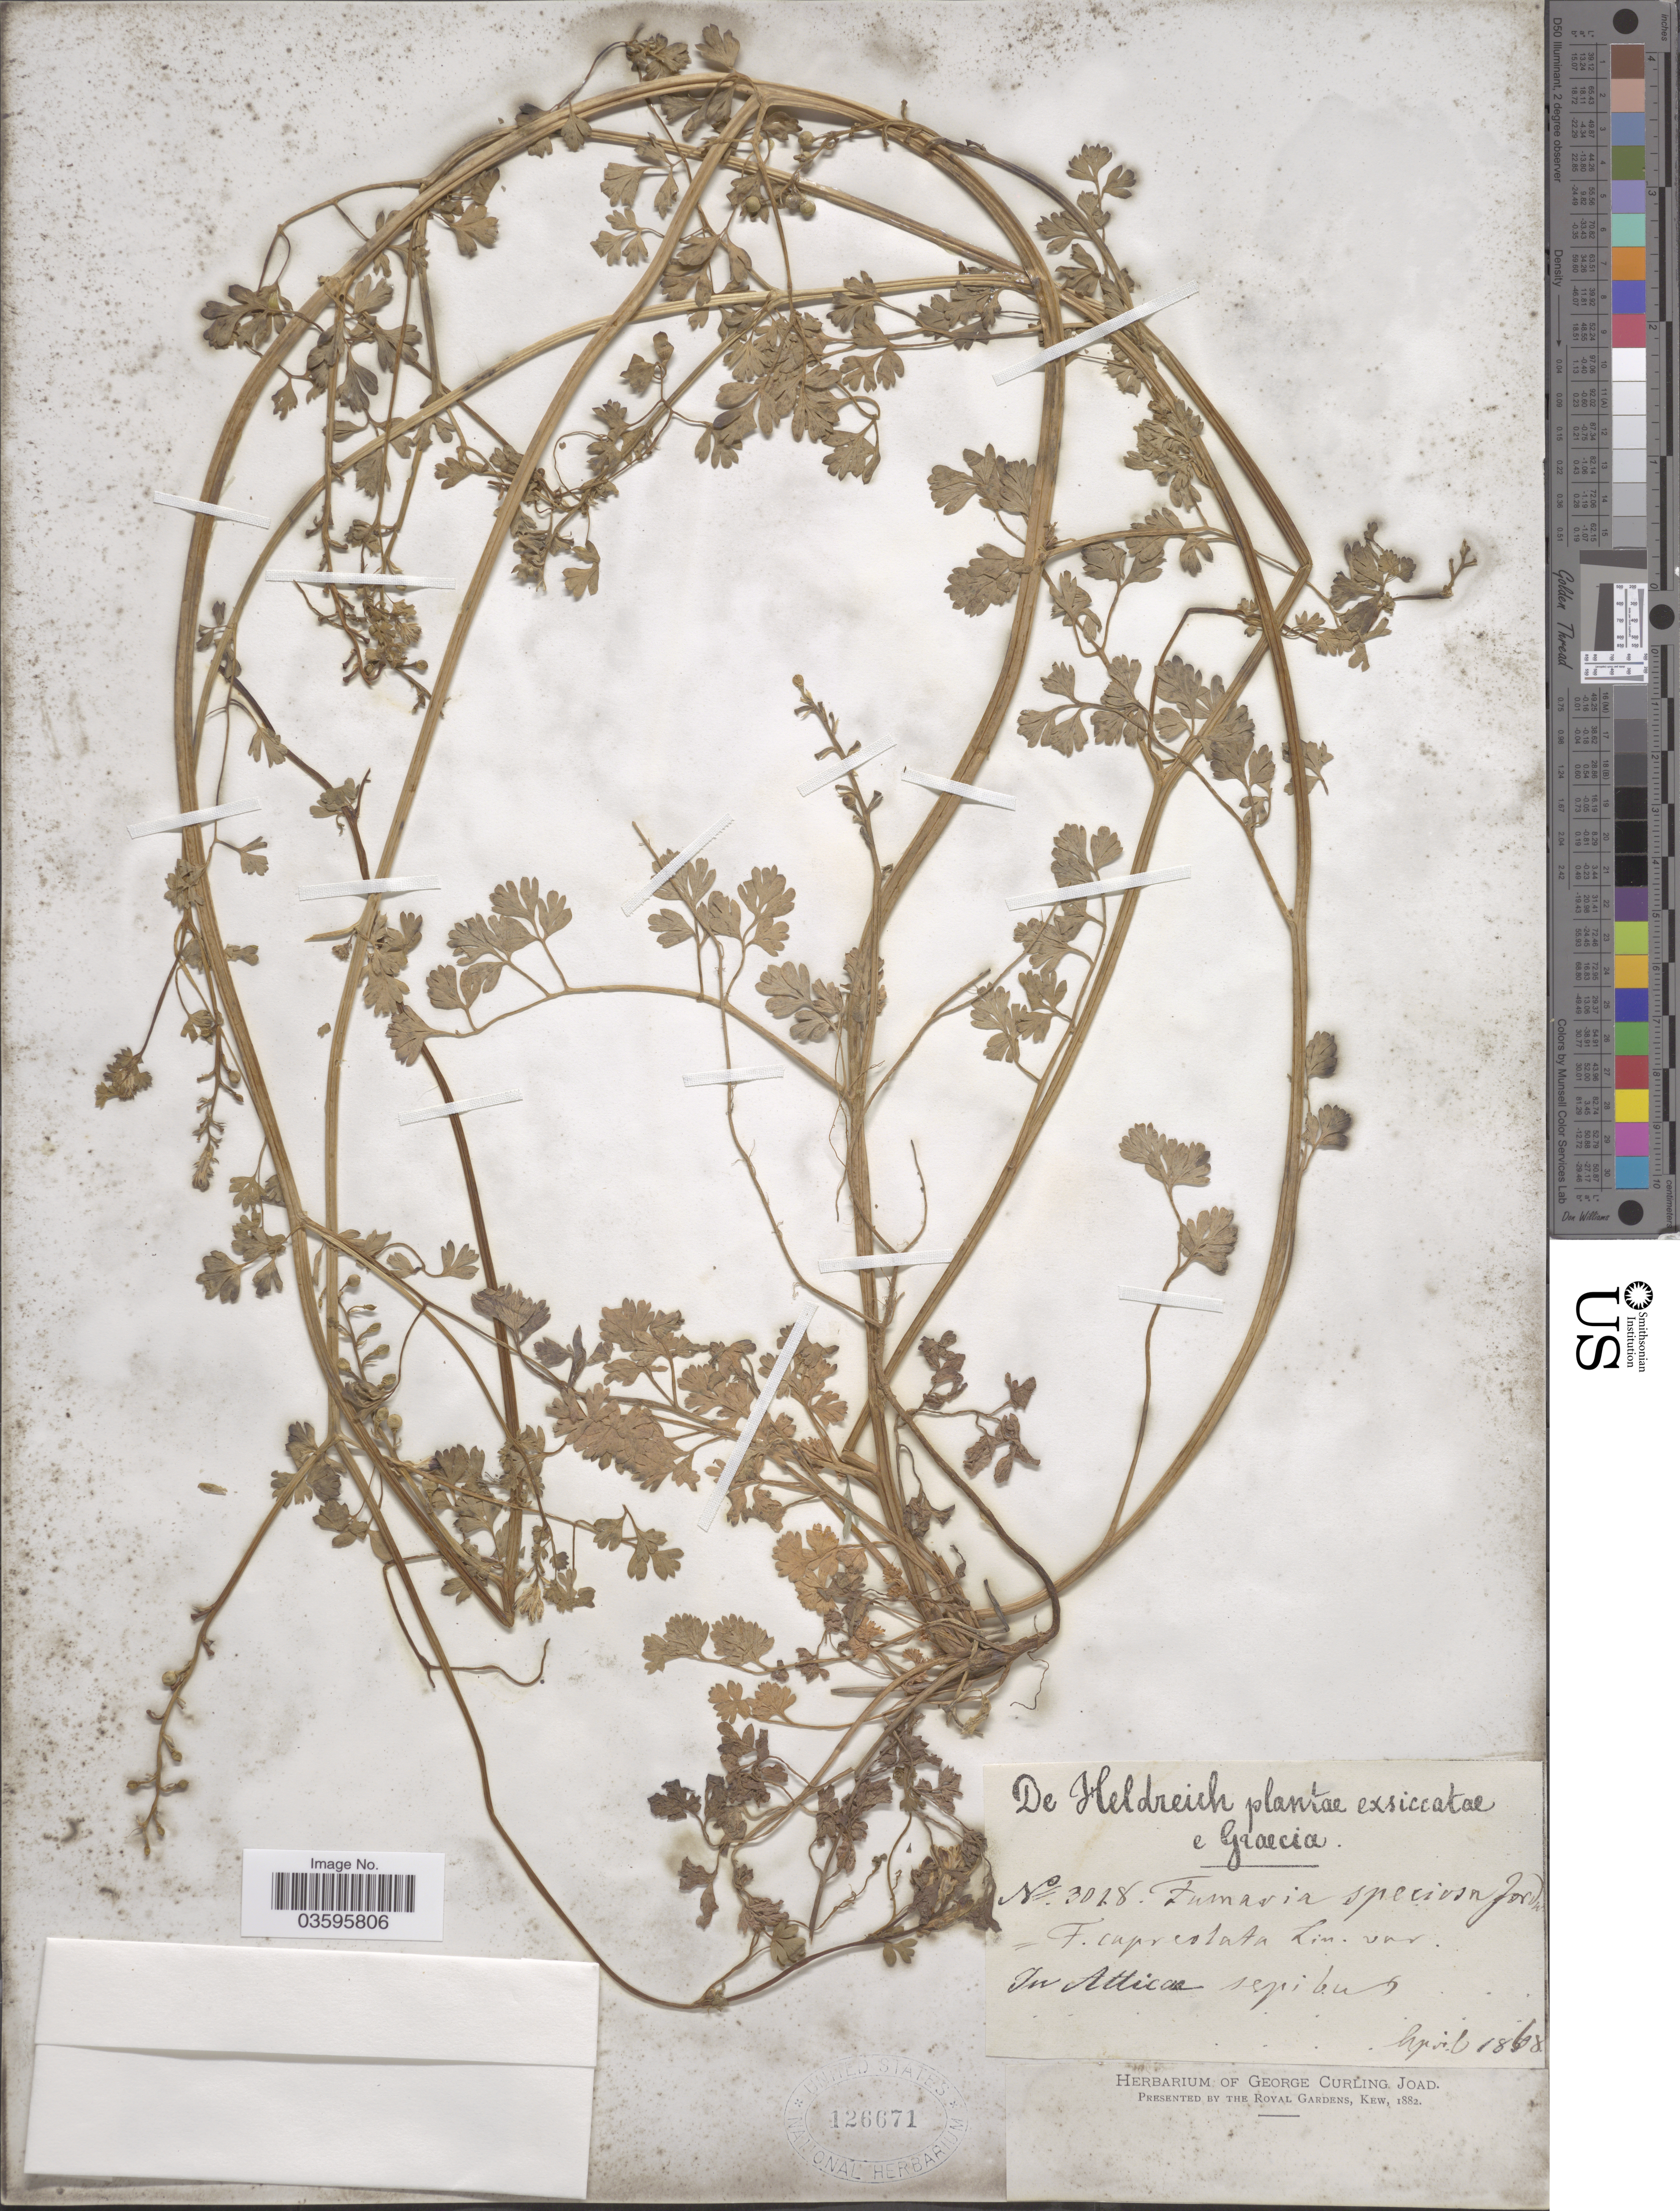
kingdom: Plantae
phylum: Tracheophyta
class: Magnoliopsida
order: Ranunculales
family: Papaveraceae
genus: Fumaria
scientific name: Fumaria speciosa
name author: Jord.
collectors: -. De Heldreich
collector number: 3028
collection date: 1868-04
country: Greece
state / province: Attica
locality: Graecia. In Atticae sepibus.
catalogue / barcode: US 126671